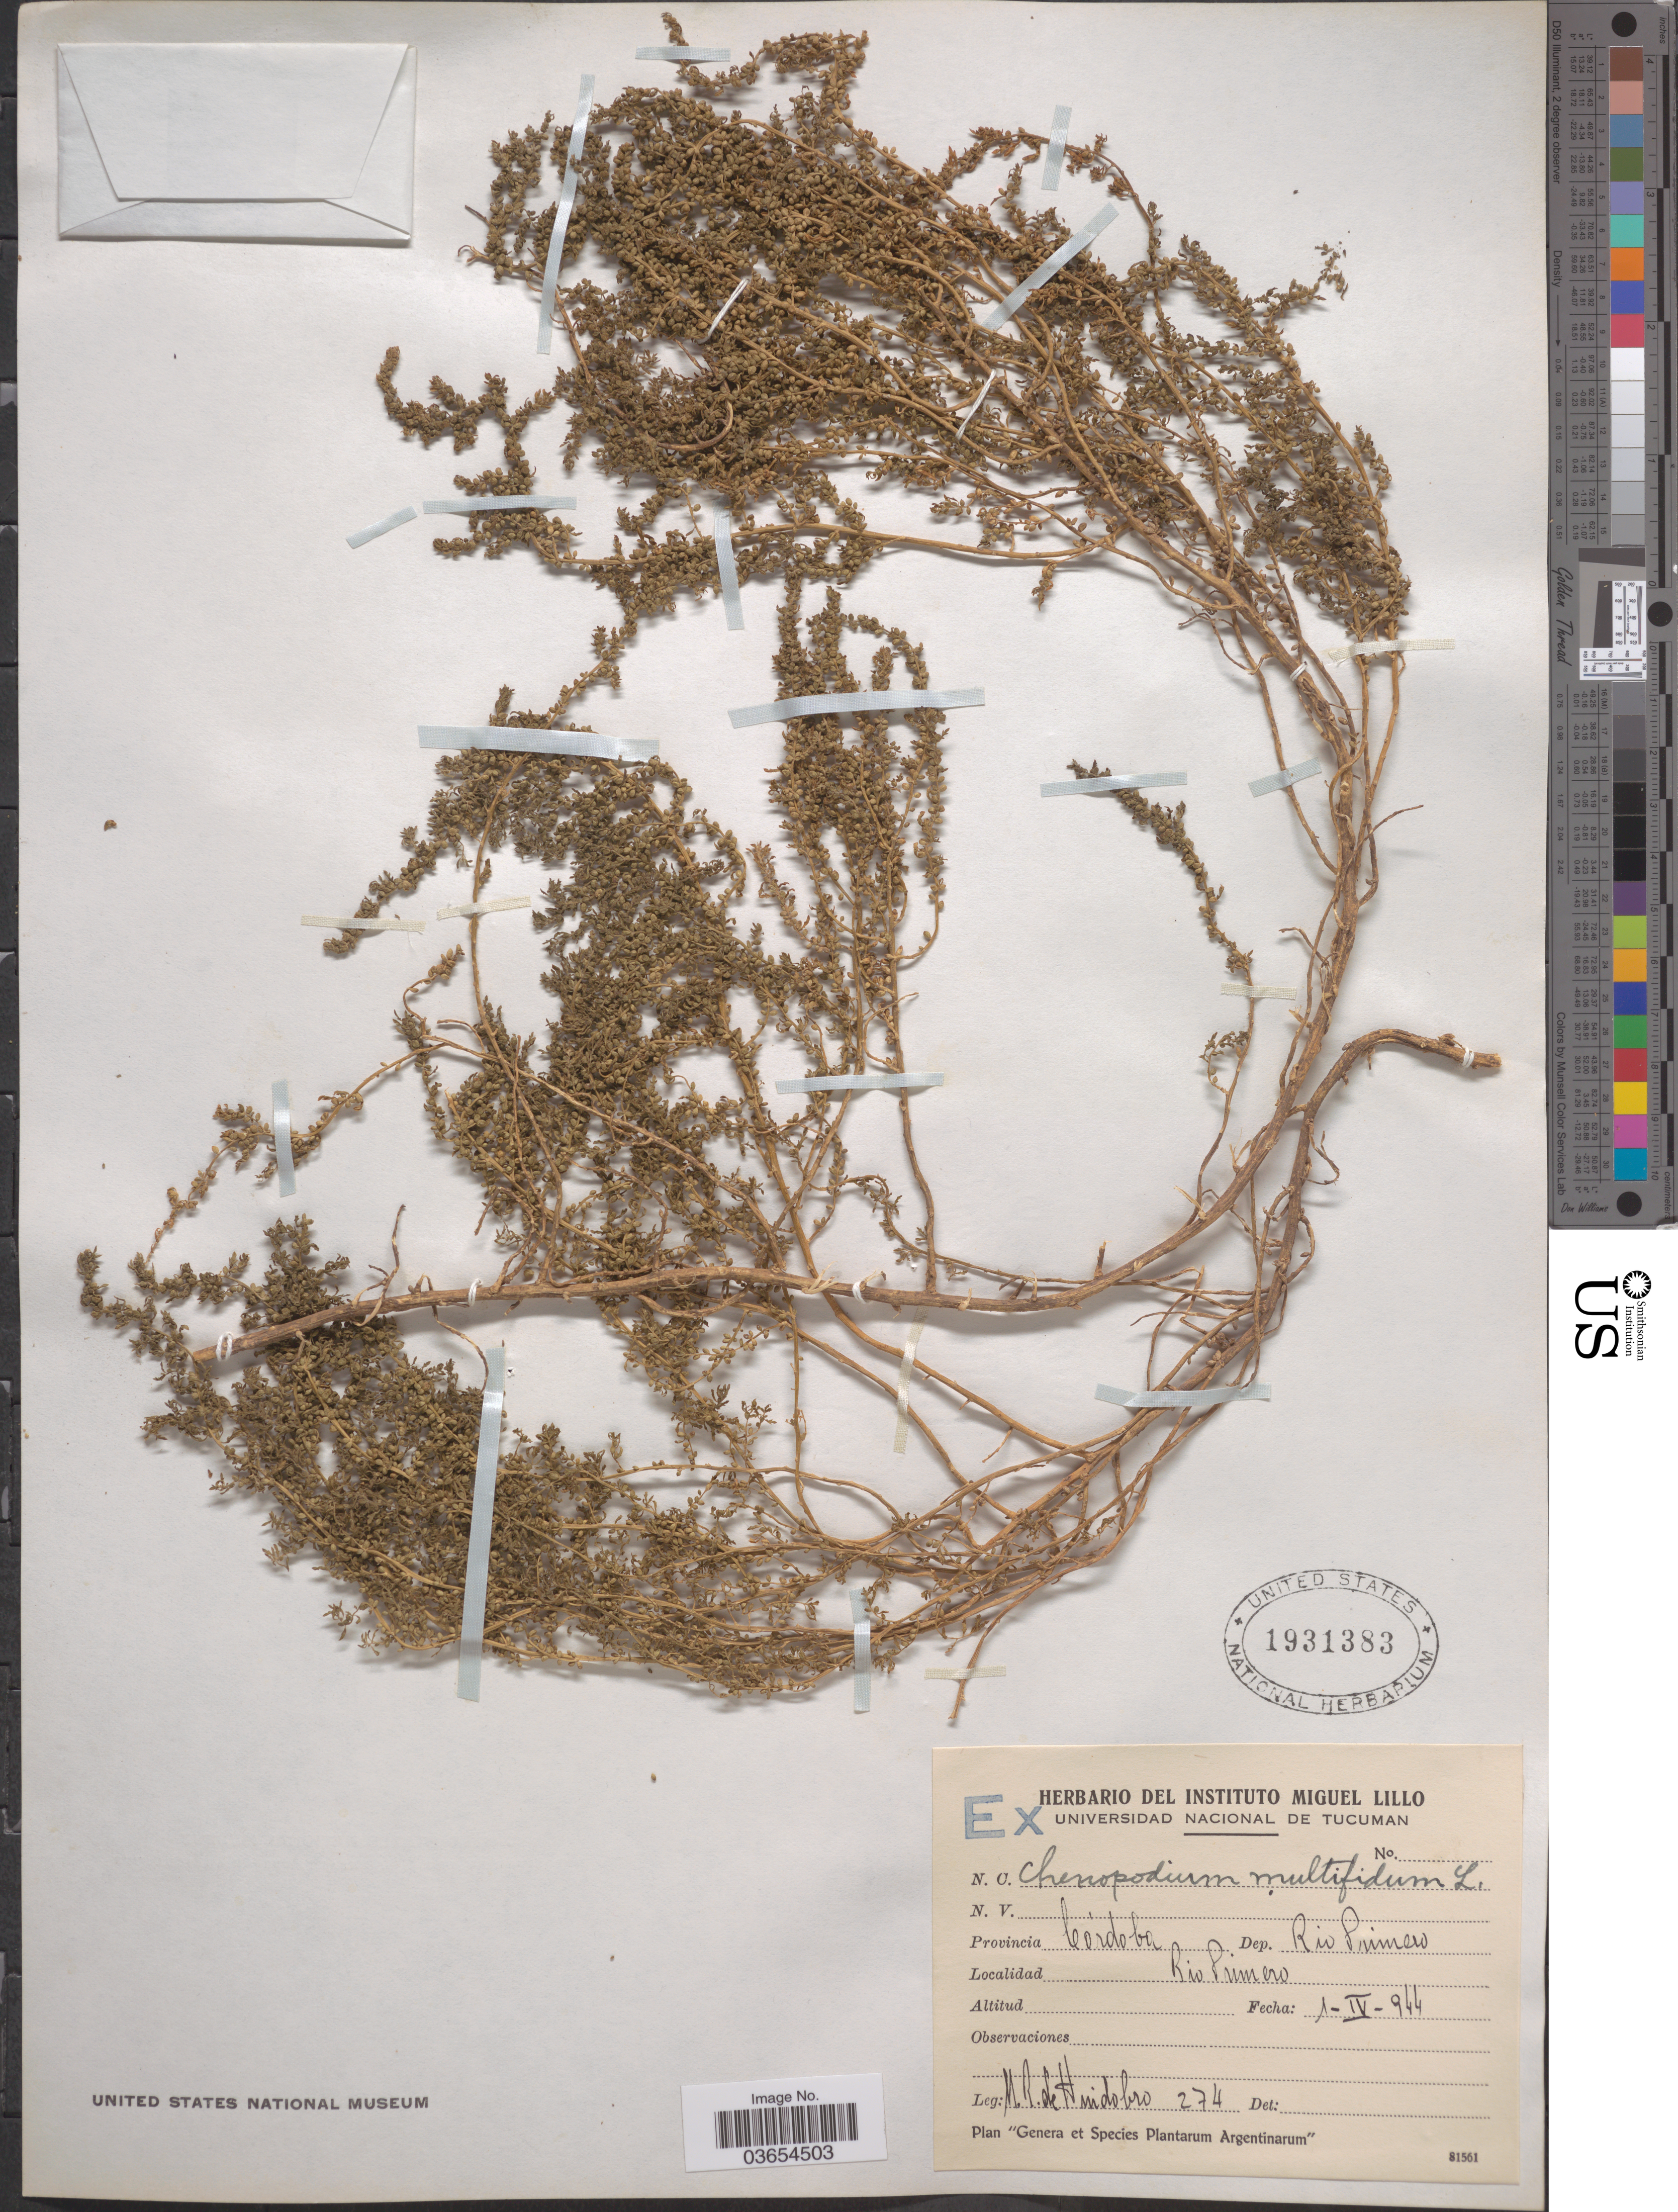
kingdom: Plantae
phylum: Tracheophyta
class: Magnoliopsida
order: Caryophyllales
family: Amaranthaceae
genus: Chenopodium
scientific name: Chenopodium multifidum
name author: L.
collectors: M. Ruiz Huidobro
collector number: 274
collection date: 1944-04-01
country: Argentina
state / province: Cordoba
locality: Dep. Rio Primero. Rio Primero.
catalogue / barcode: US 1931383